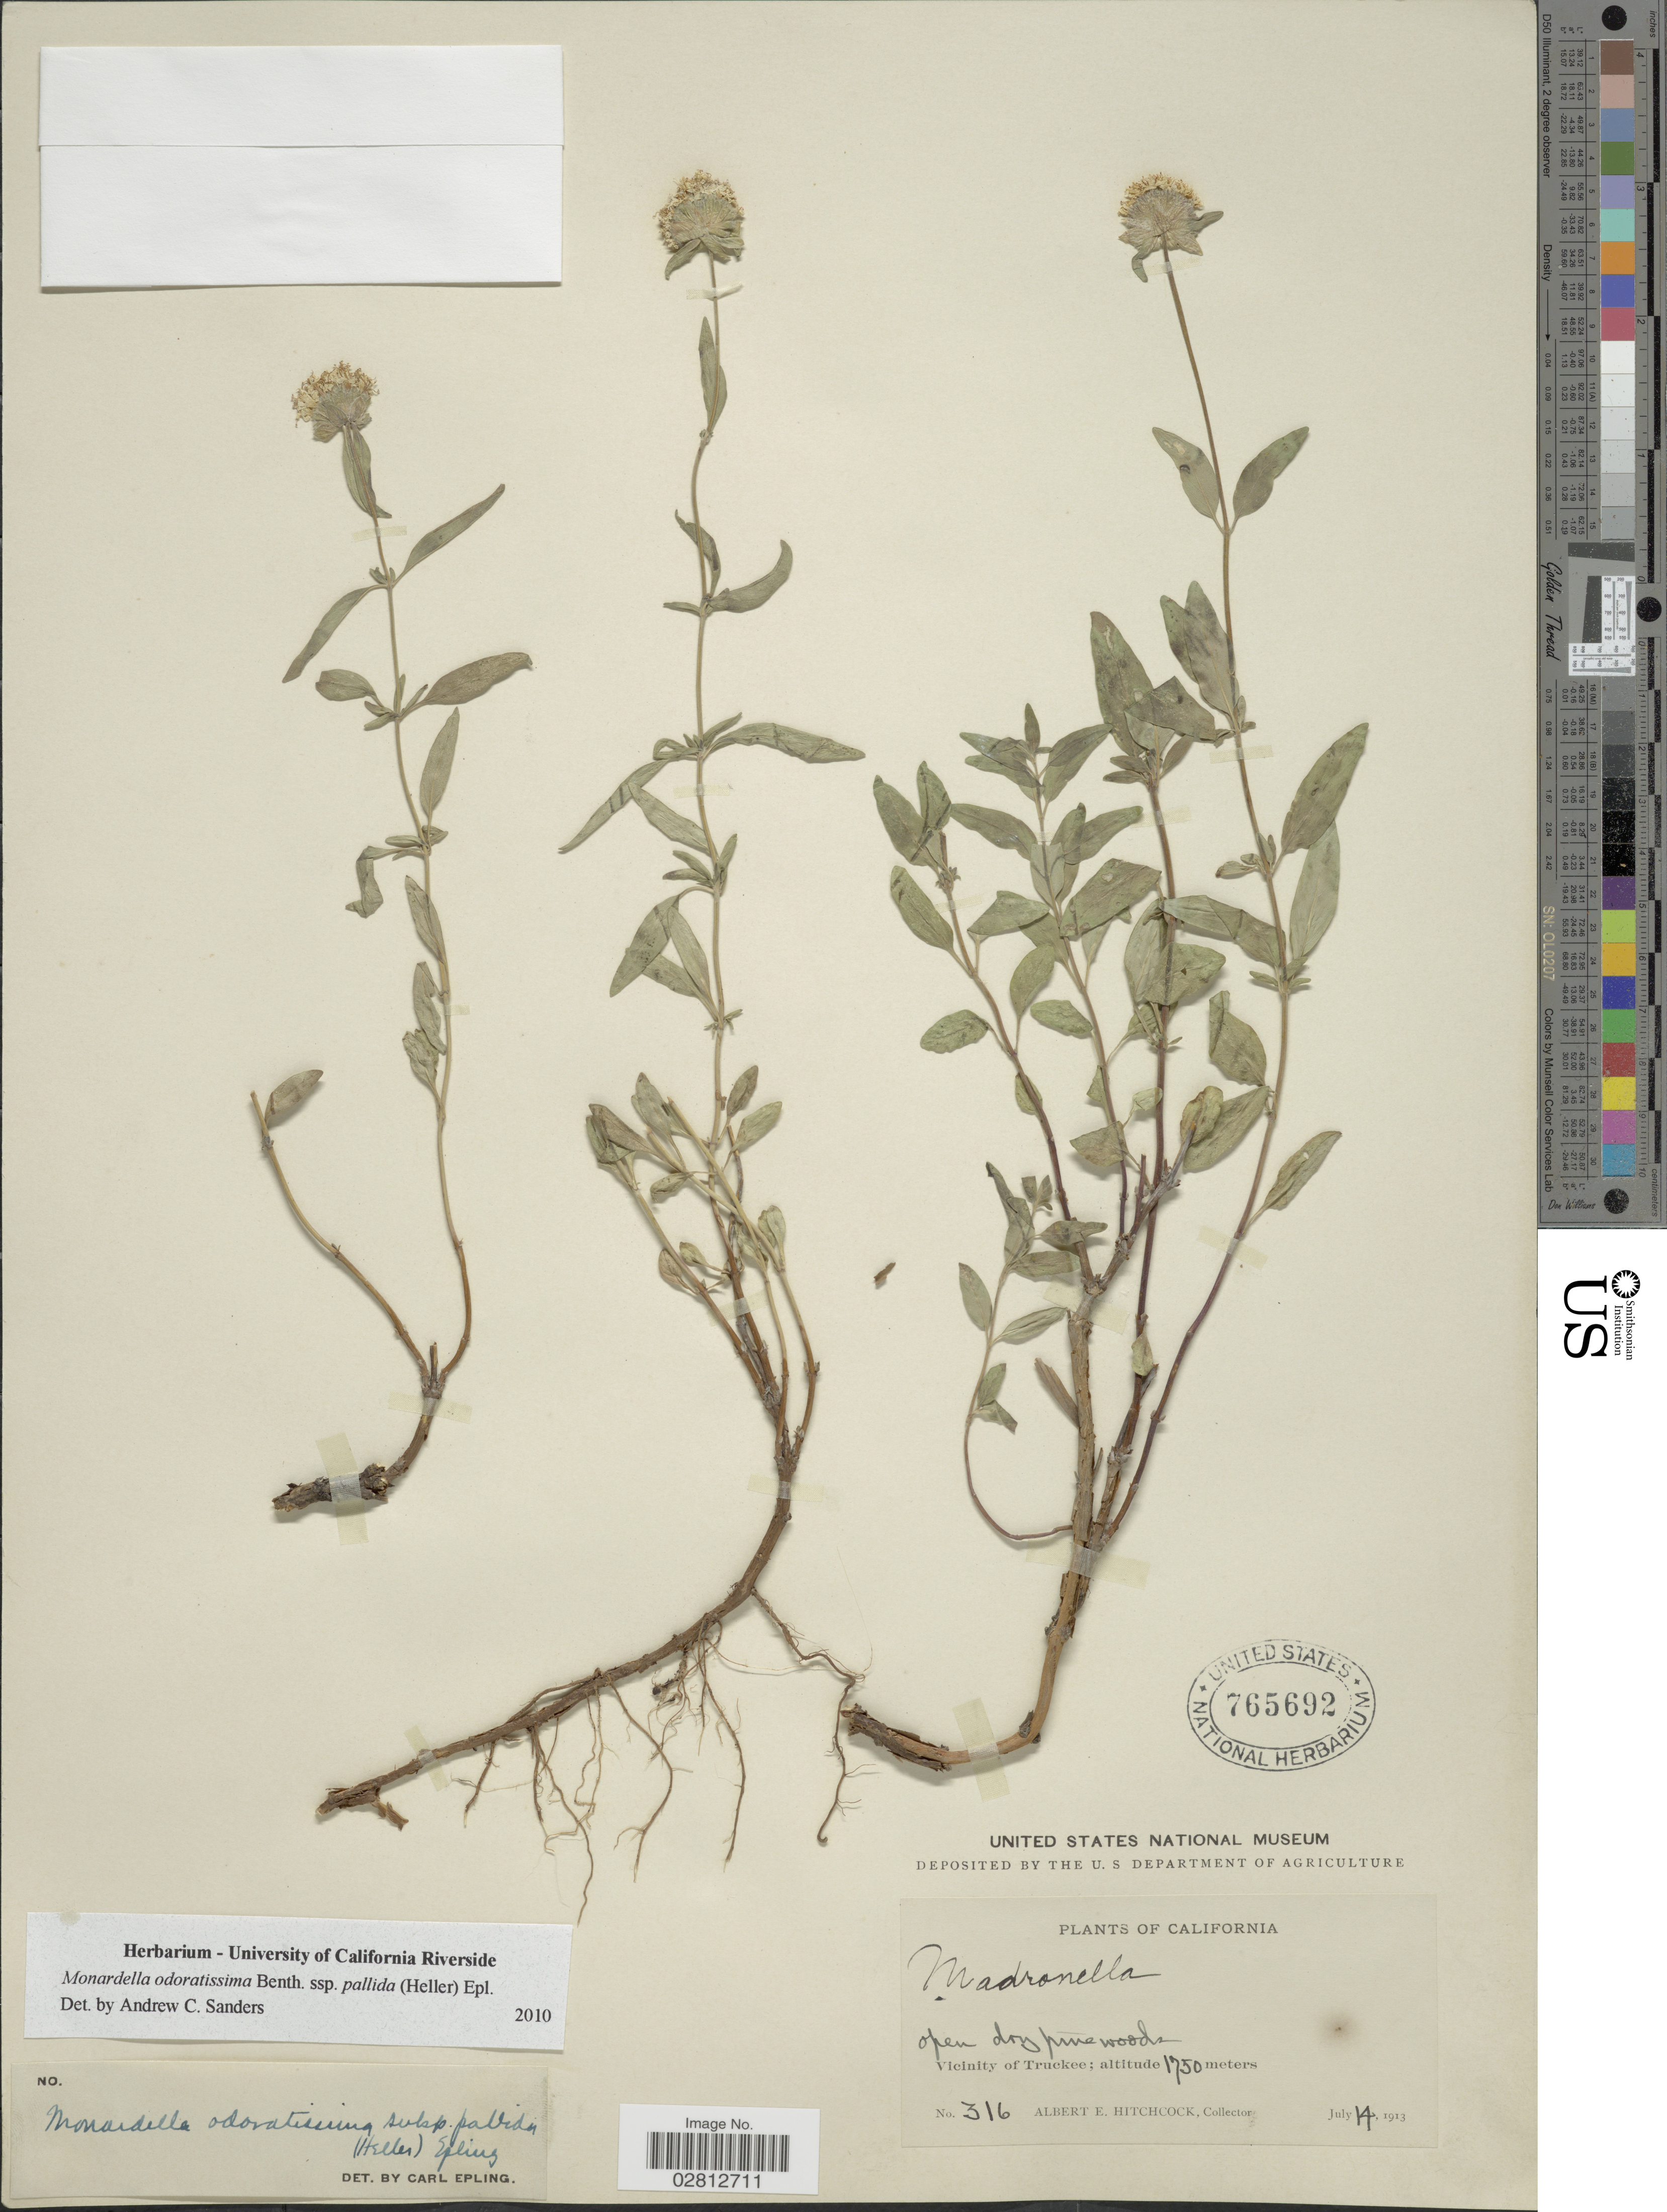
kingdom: Plantae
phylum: Tracheophyta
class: Magnoliopsida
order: Lamiales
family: Lamiaceae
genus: Monardella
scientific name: Monardella odoratissima subsp. pallida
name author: (A. Heller) Epling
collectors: A. Hitchcock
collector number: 316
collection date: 1913-07-14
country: United States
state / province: California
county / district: Nevada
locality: Vicinity of Truckee.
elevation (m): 1750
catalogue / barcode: US 765692